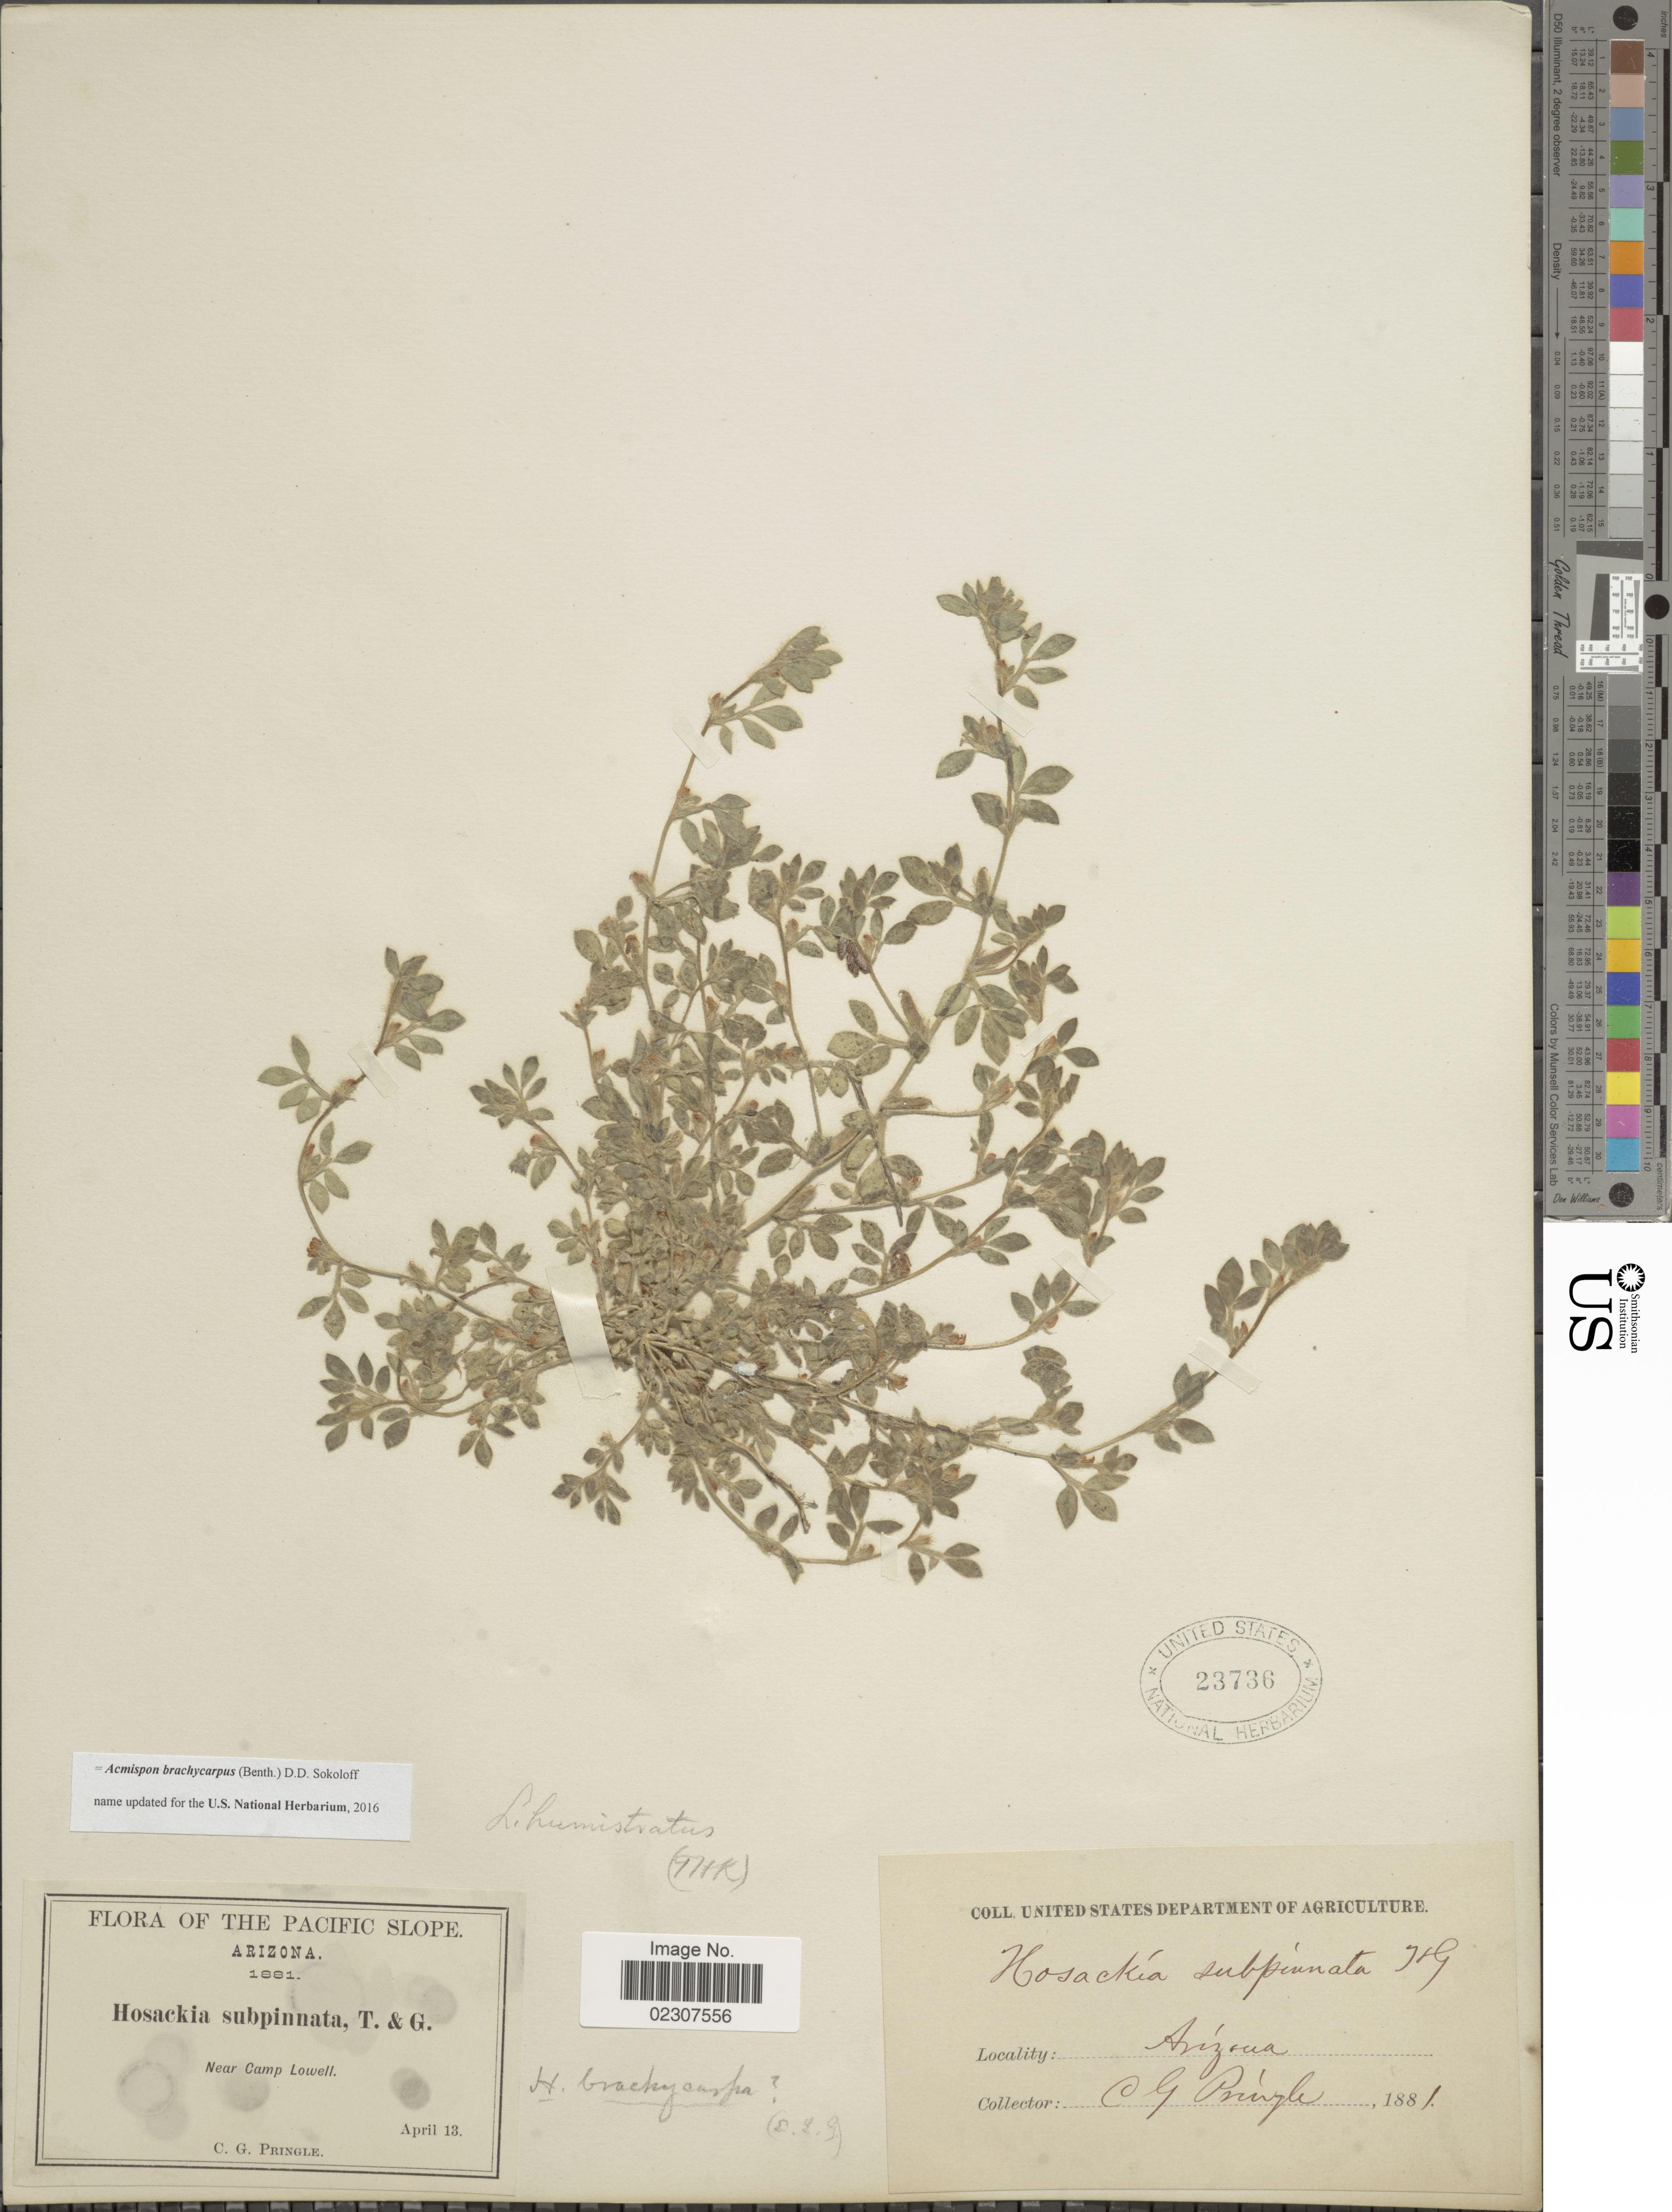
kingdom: Plantae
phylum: Tracheophyta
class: Magnoliopsida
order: Fabales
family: Fabaceae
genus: Acmispon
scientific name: Acmispon brachycarpus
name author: (Benth.) D.D. Sokoloff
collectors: C. G. Pringle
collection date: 1881-04-13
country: United States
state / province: Arizona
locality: The Pacific Slope, Near Camp Lowell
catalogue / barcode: US 23736